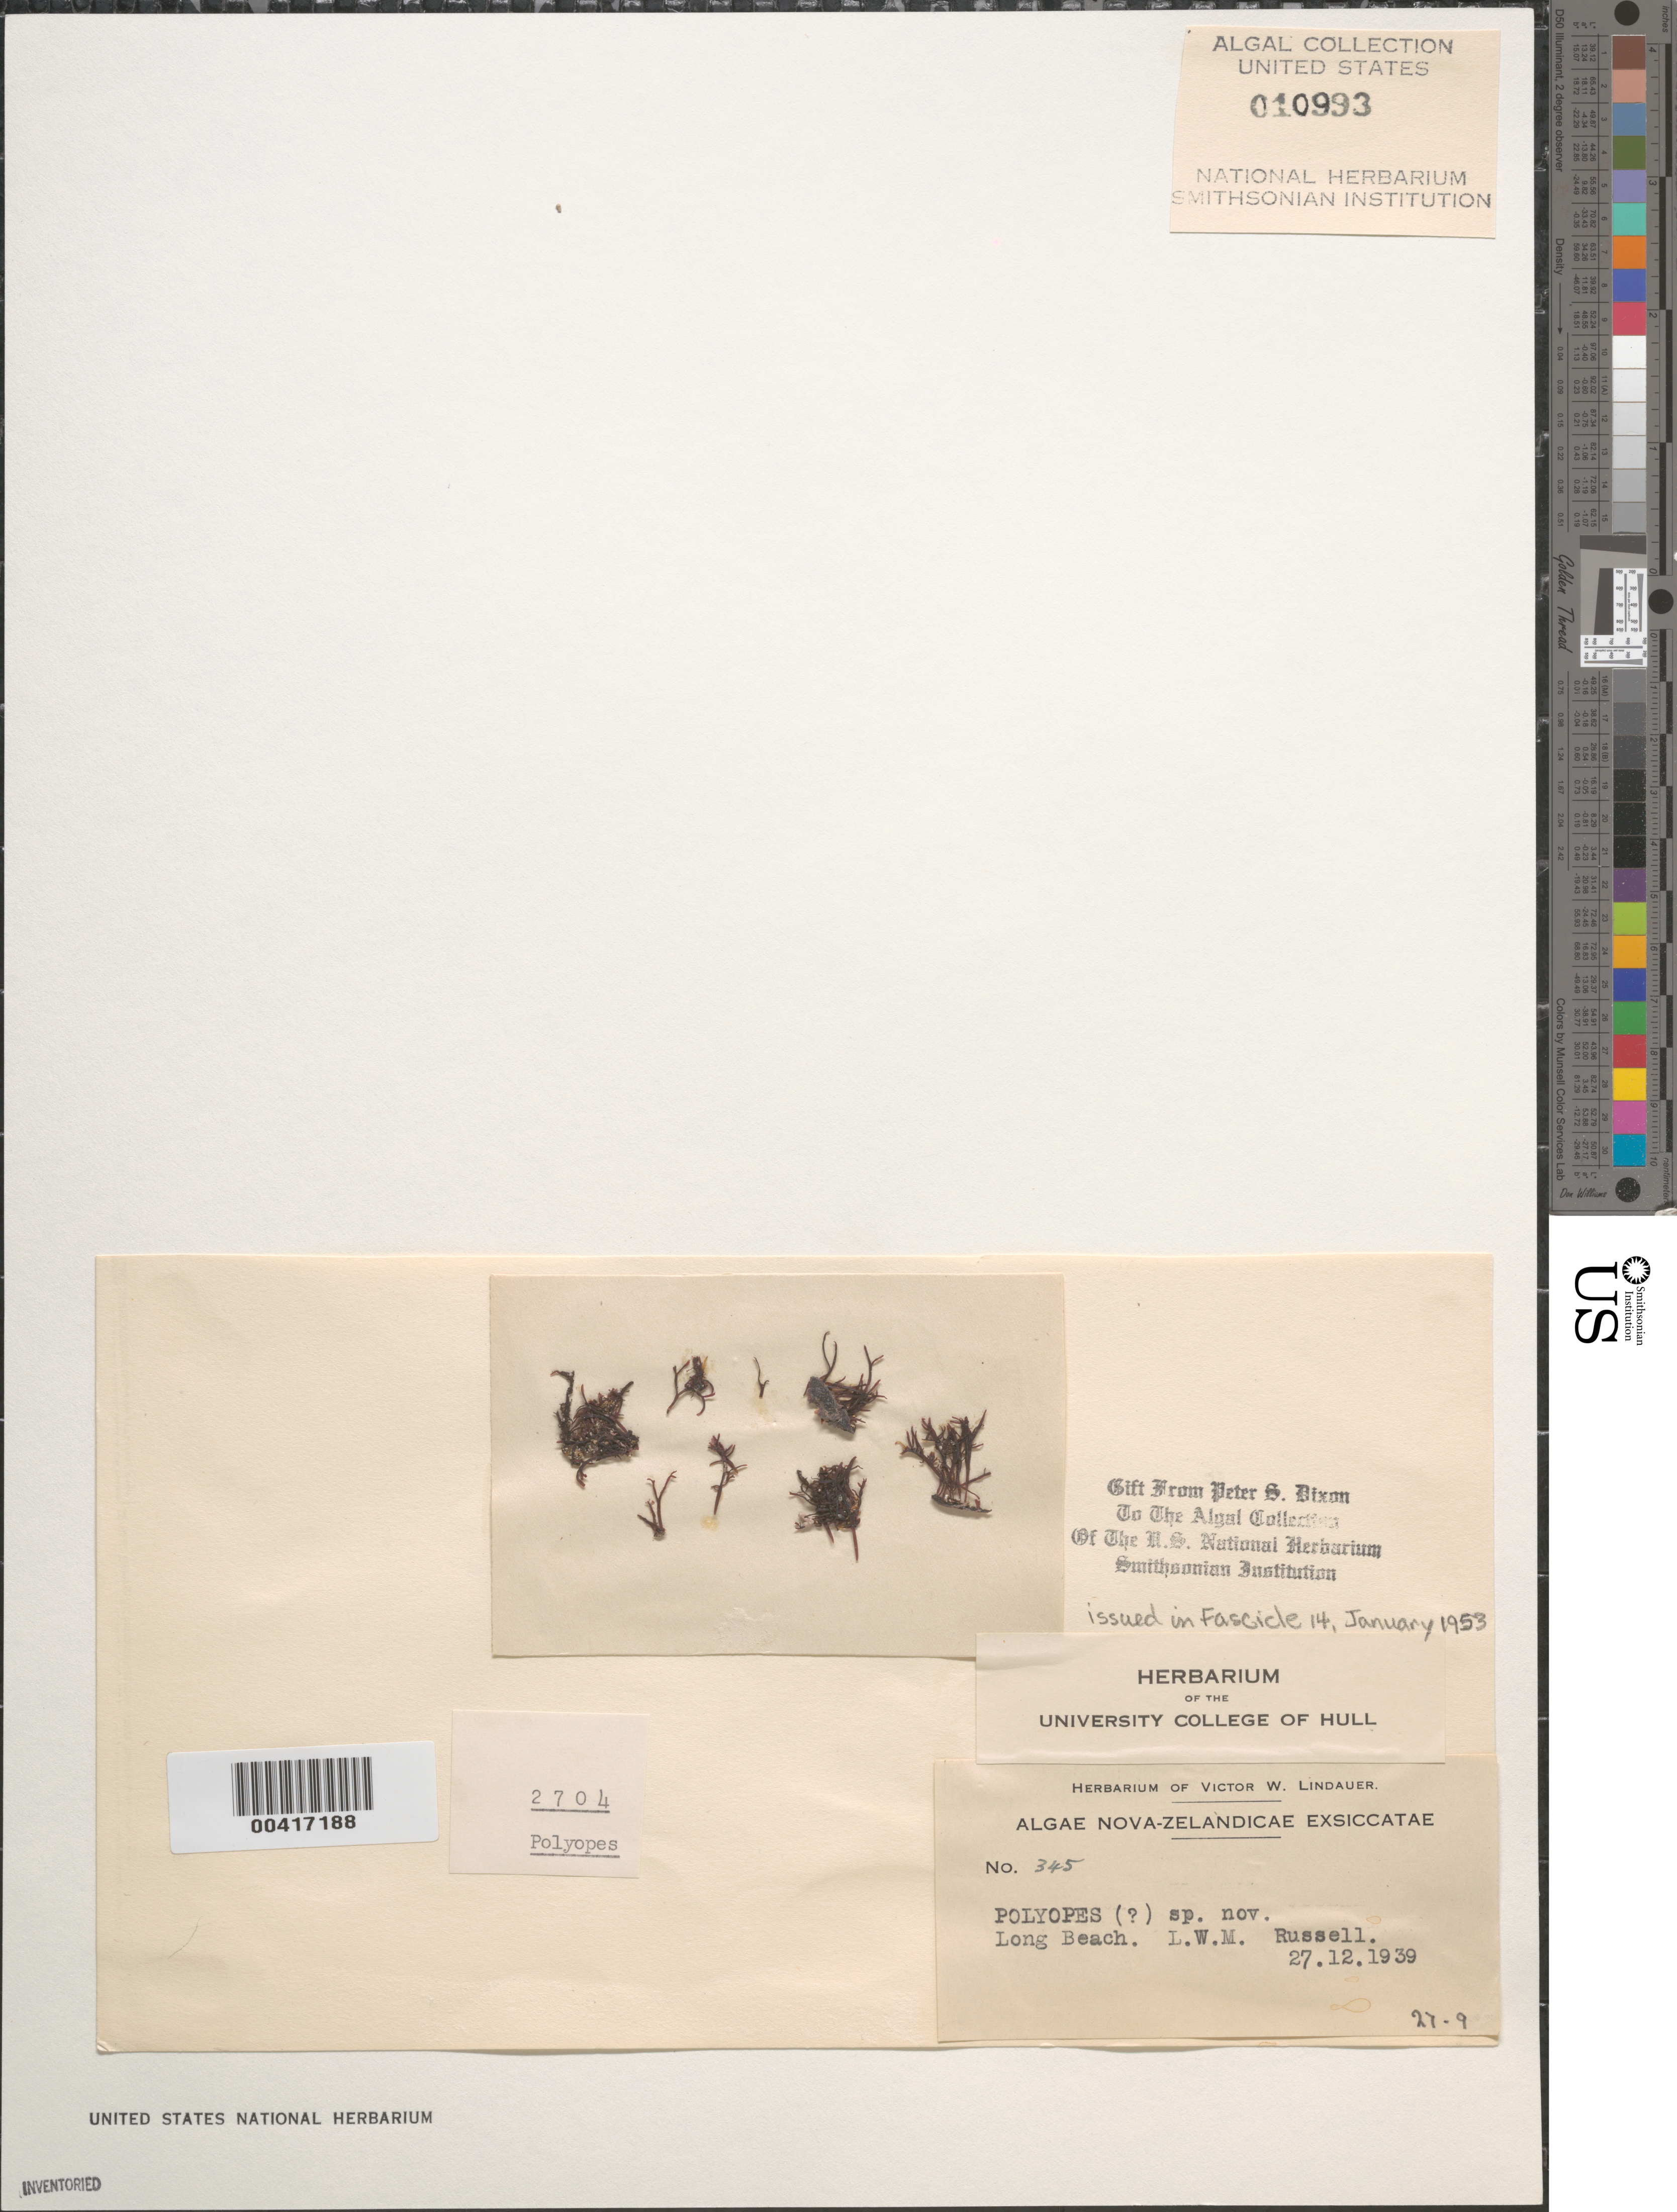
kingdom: Plantae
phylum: Rhodophyta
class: Florideophyceae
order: Halymeniales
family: Halymeniaceae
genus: Polyopes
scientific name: Polyopes sp.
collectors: V. Lindauer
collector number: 345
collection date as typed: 27 Dec 1939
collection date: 1939-12-27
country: New Zealand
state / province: Northland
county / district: Far North District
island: North Island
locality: Russell, Long Beach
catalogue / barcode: US 10993